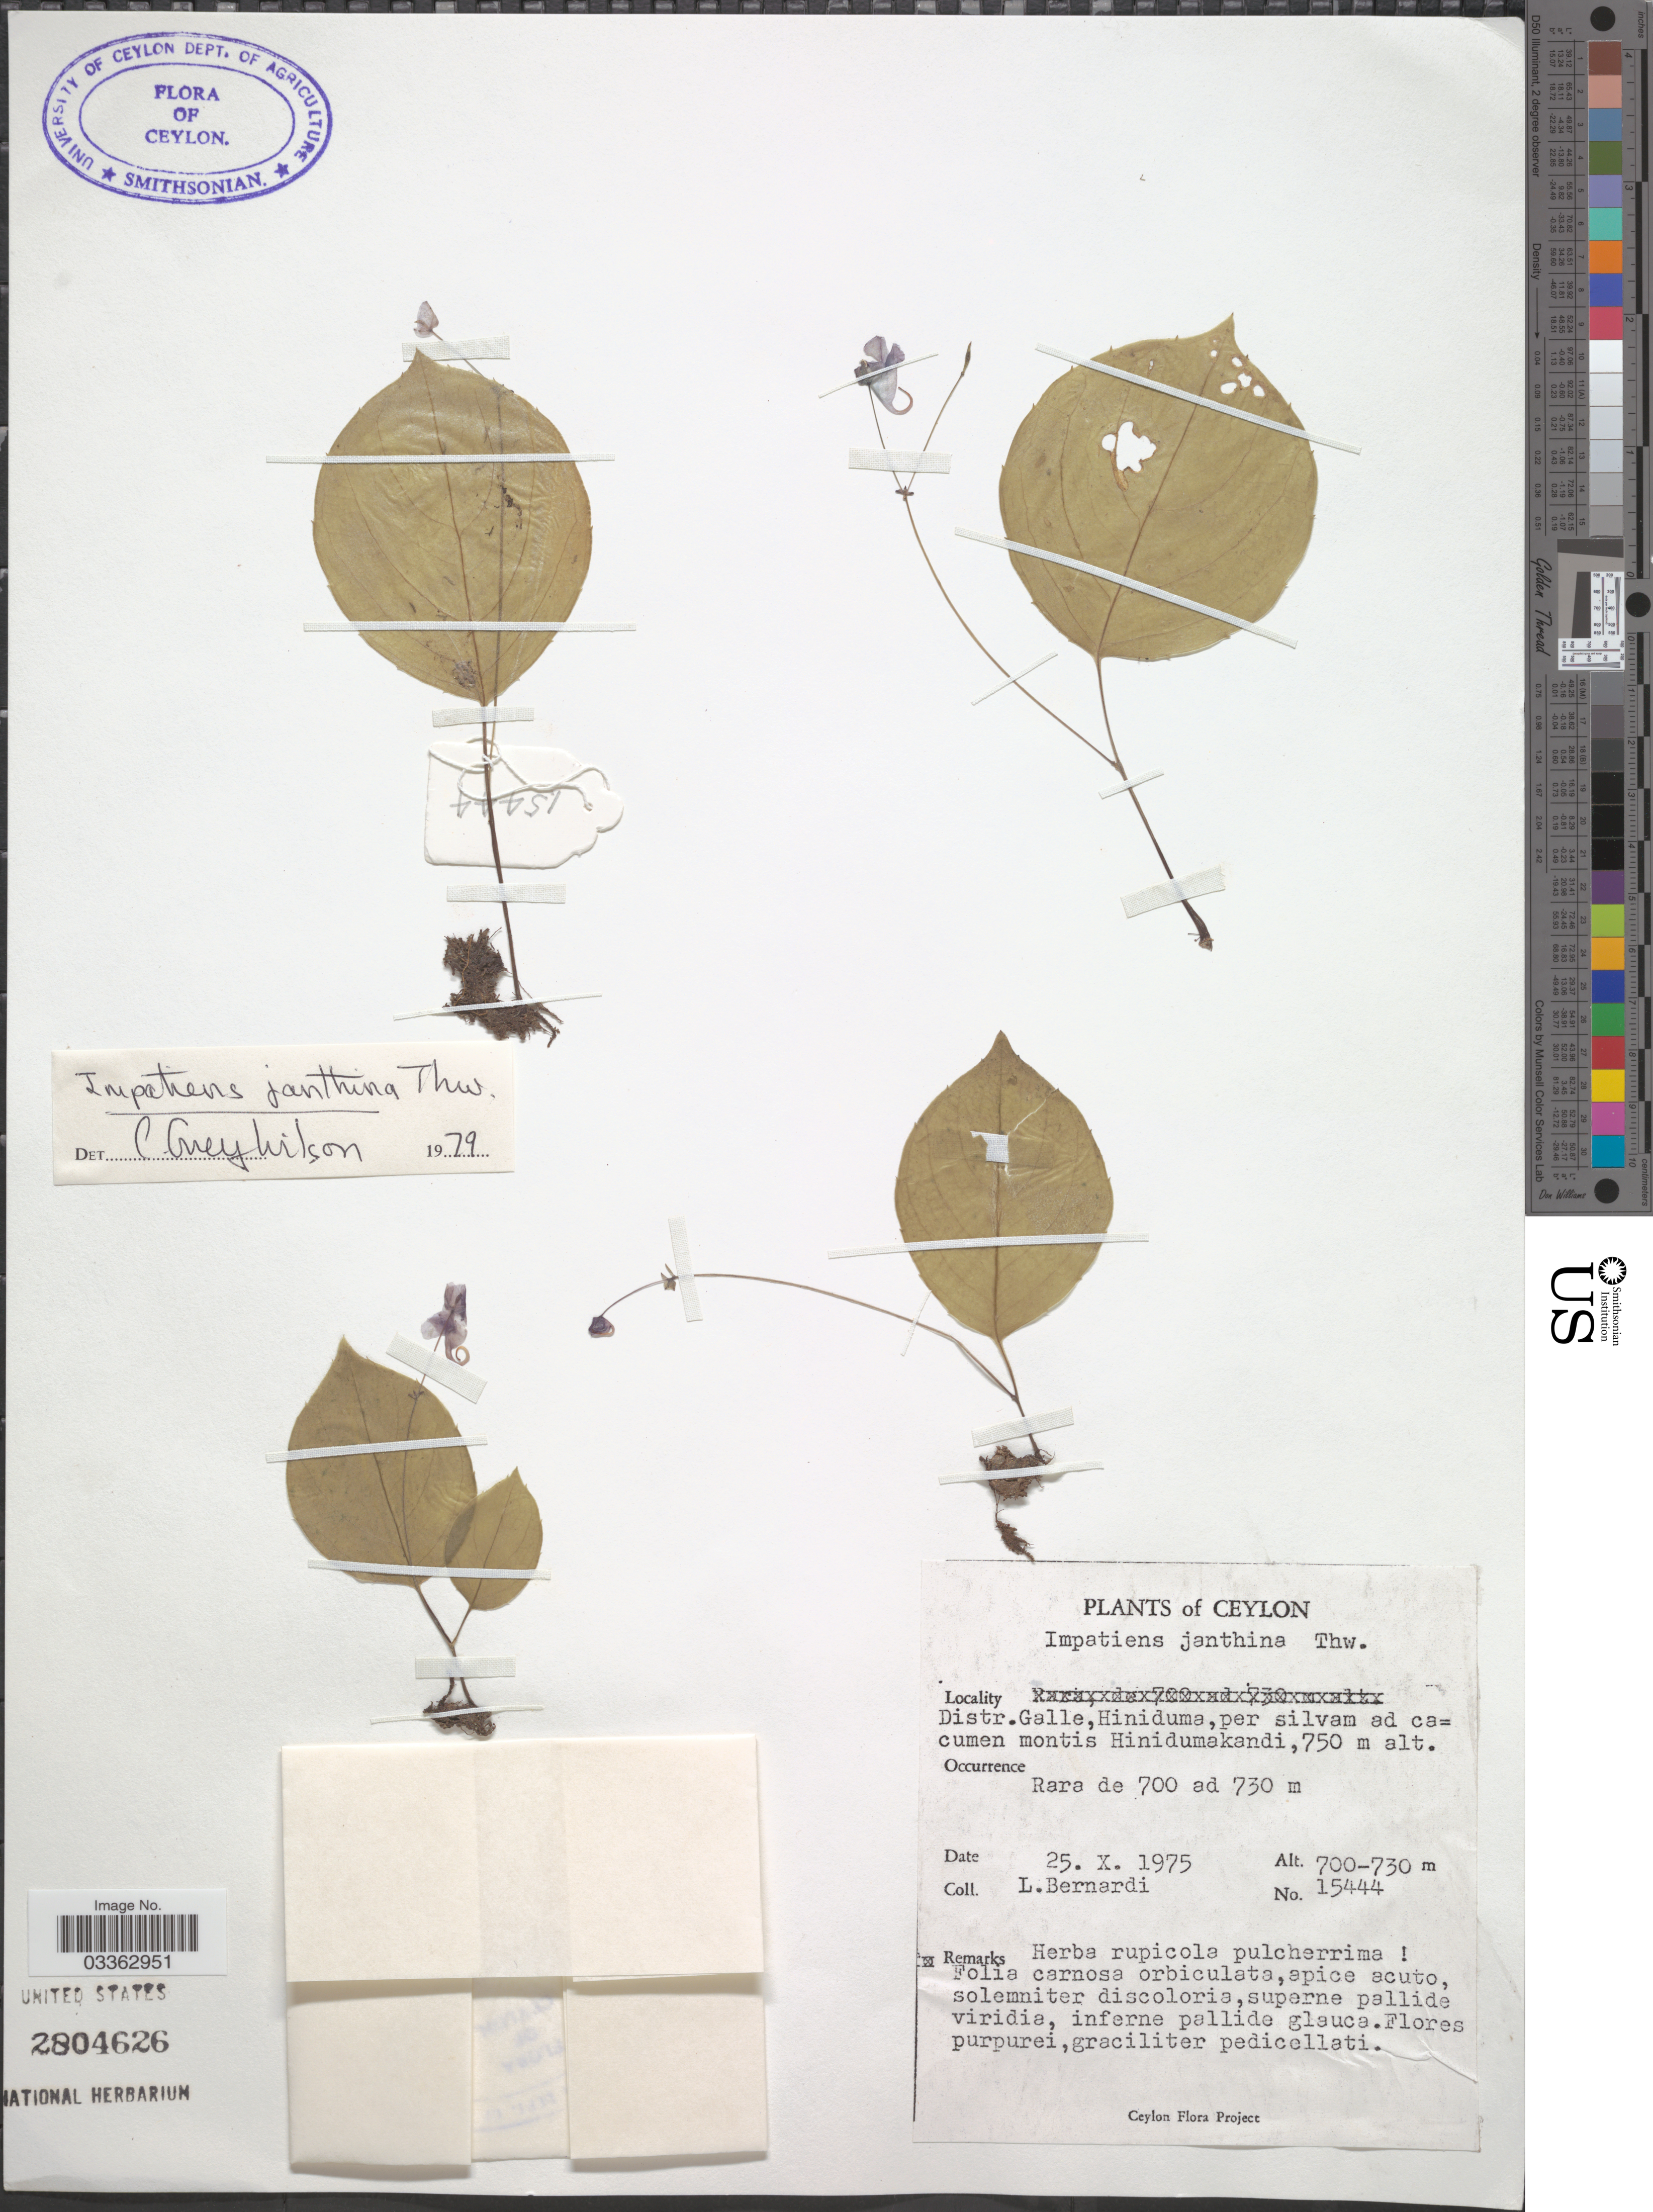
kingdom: Plantae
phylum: Tracheophyta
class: Magnoliopsida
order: Ericales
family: Balsaminaceae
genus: Impatiens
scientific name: Impatiens janthina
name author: Thwaites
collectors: L. Bernardi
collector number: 15444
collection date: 1975-10-25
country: Sri Lanka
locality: Ceylon. Distr. Galle, Hiniduma, per silvam ad cacumen montis Hinidumakandi.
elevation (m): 750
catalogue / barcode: US 2804626